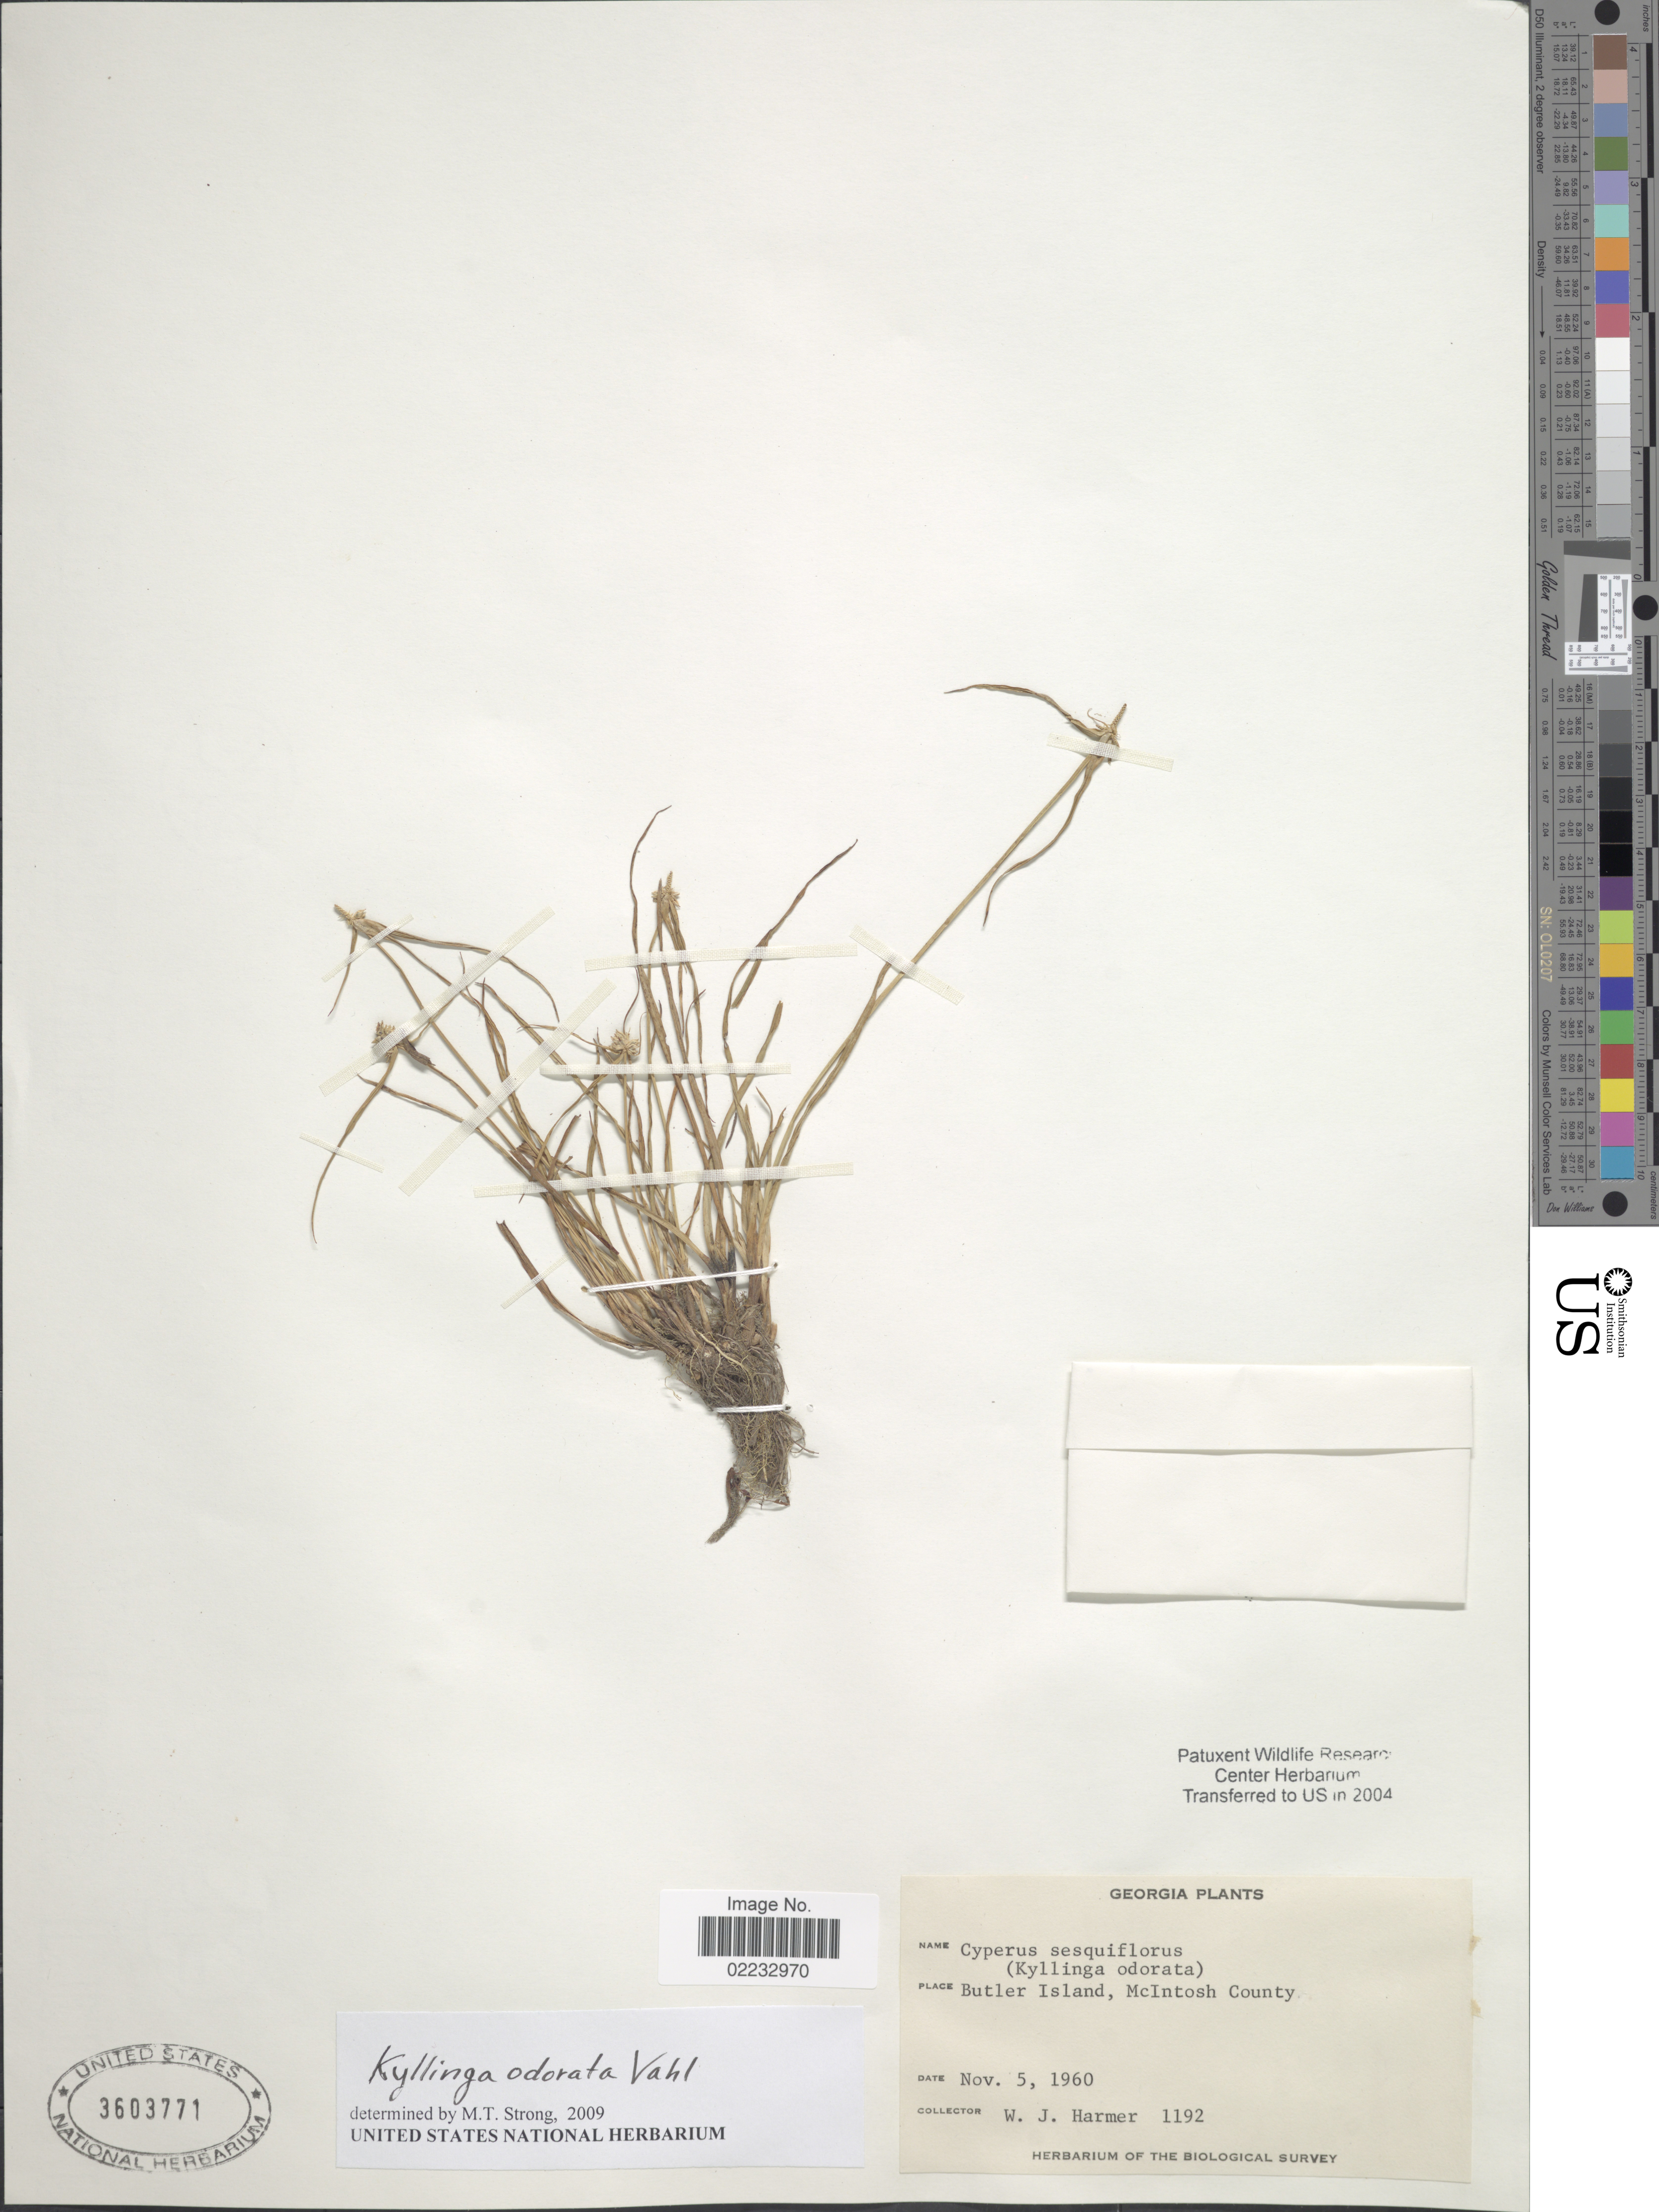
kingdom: Plantae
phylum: Tracheophyta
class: Liliopsida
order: Poales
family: Cyperaceae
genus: Cyperus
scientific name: Cyperus sesquiflorus subsp. sesquiflorus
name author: (Torr.) Mattf. & Kük.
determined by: Strong, M. T., (US), Smithsonian Institution - National Museum of Natural History (UNITED STATES)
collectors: W. Harmer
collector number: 1192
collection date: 1960-11-05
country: United States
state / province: Georgia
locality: Butler Island, McIntosh County.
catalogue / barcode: US 3603771